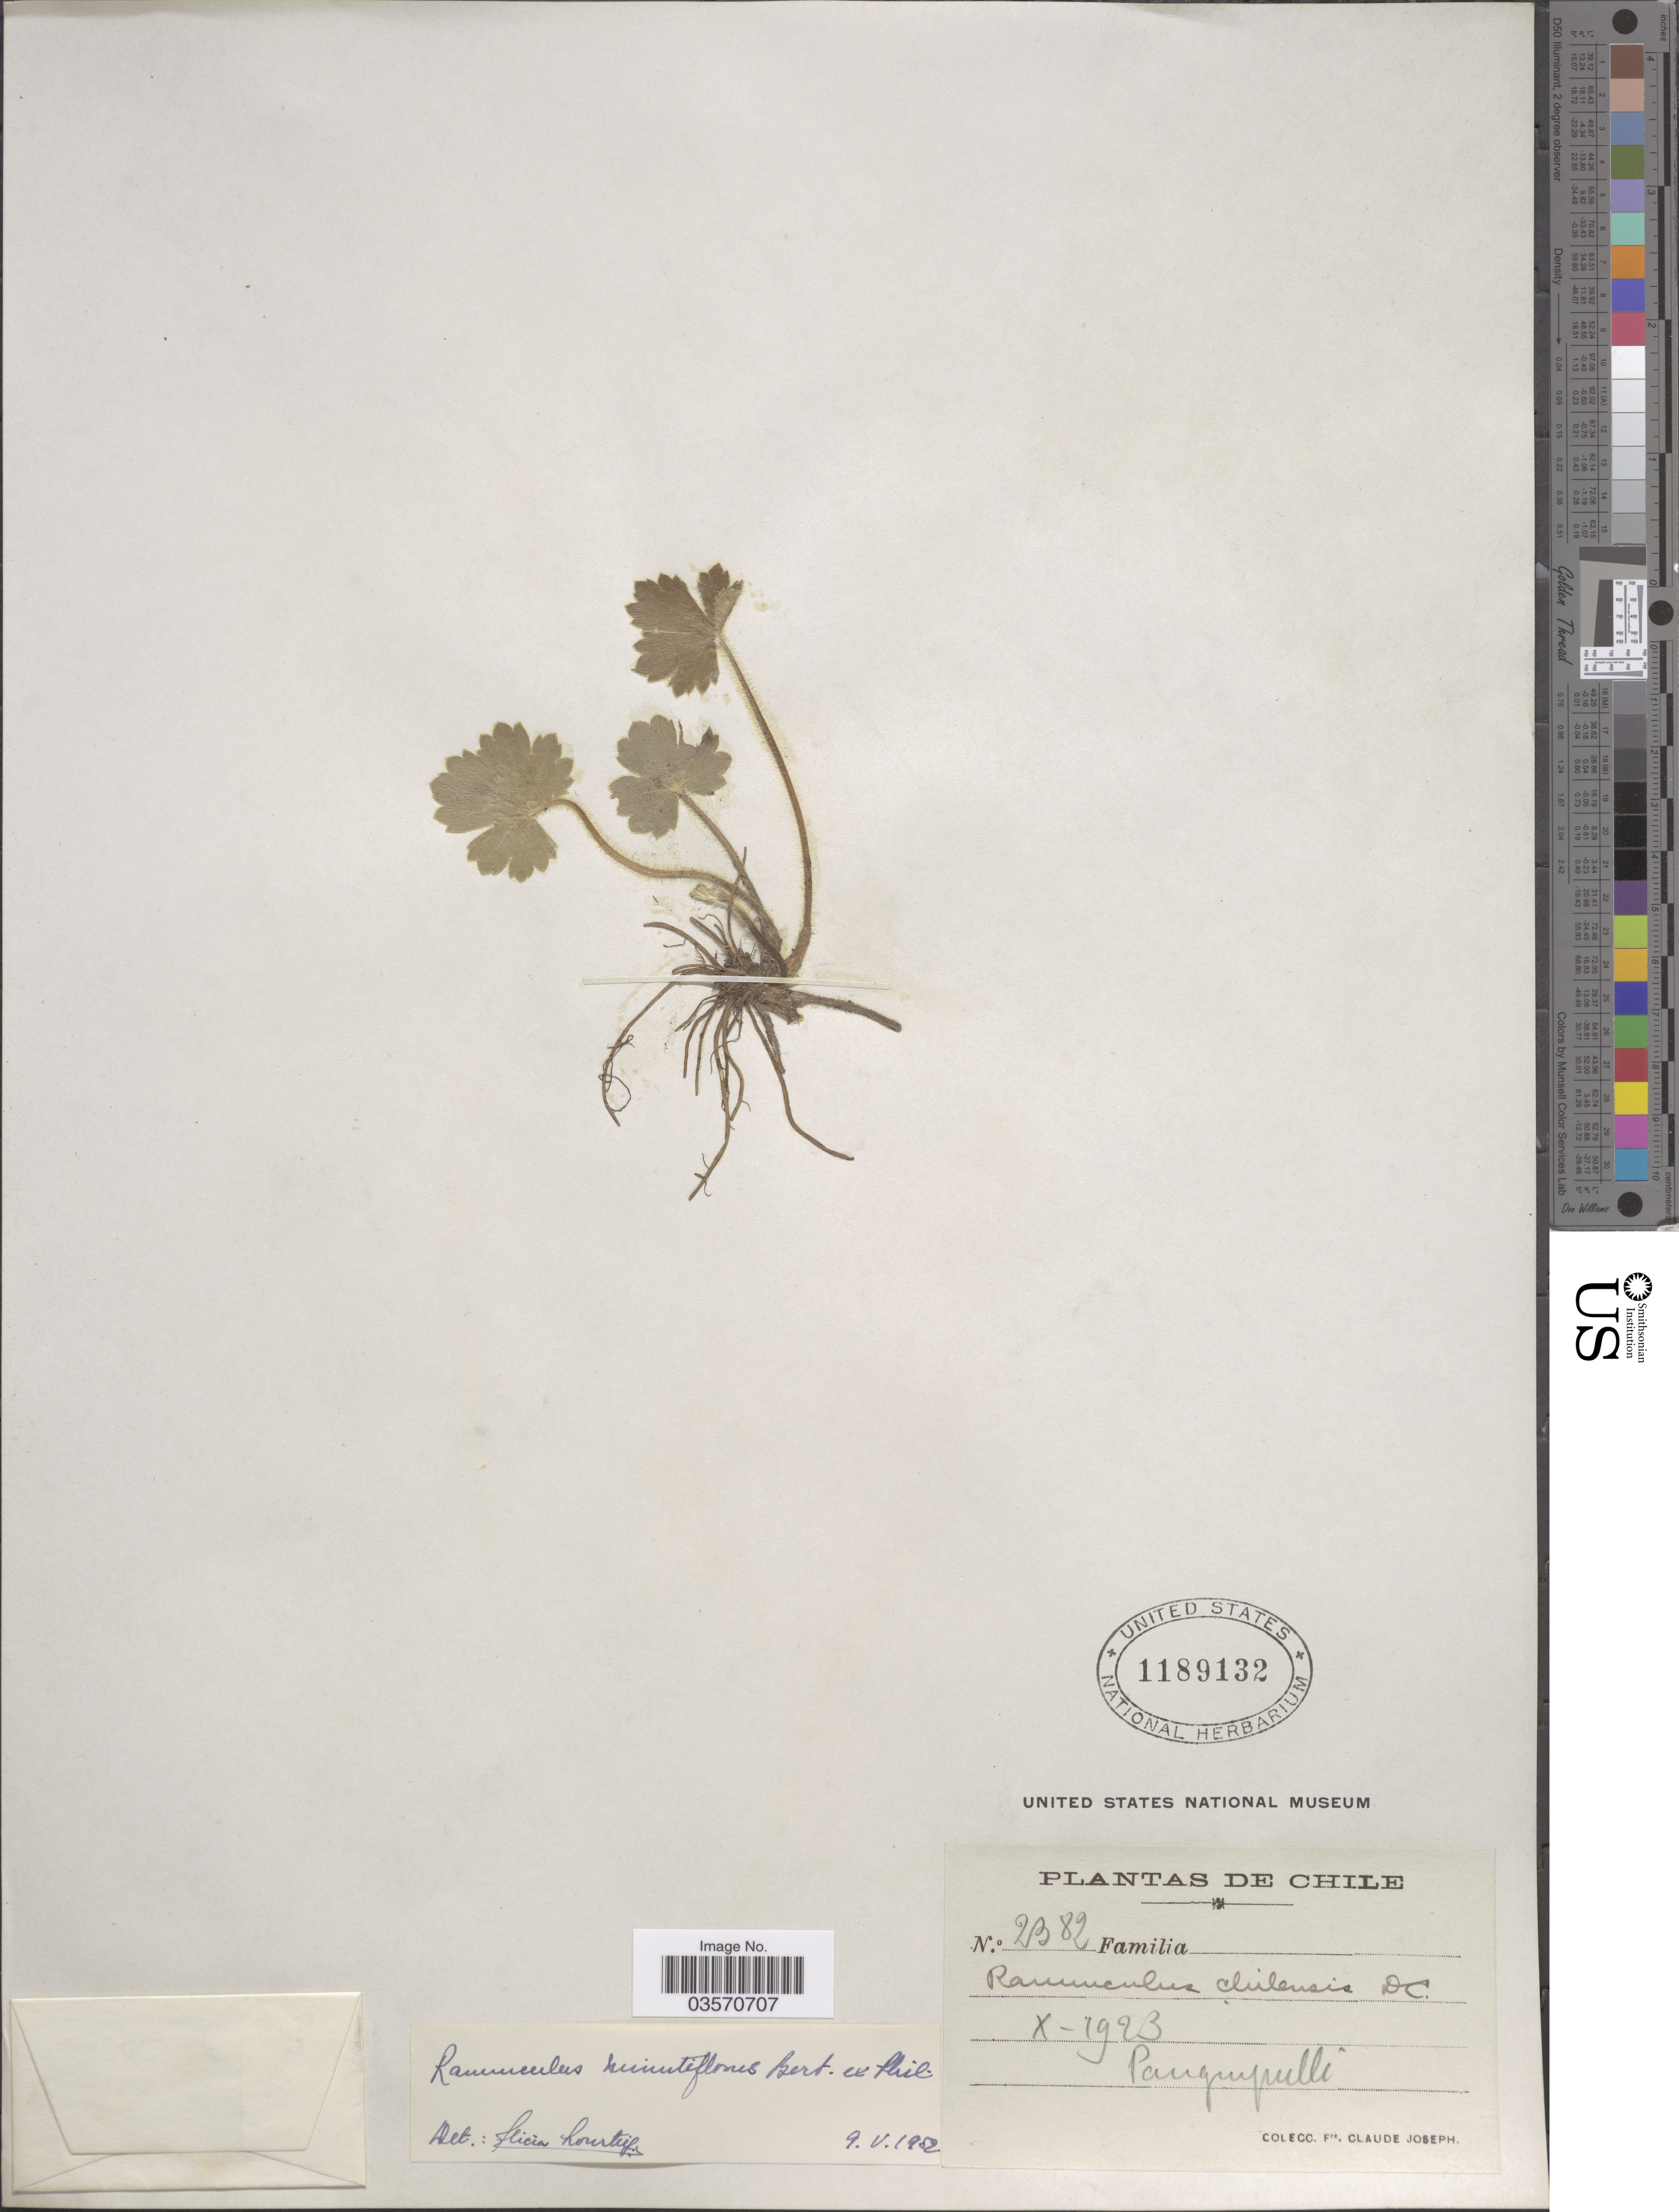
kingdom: Plantae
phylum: Tracheophyta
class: Magnoliopsida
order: Ranunculales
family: Ranunculaceae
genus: Ranunculus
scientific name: Ranunculus minutiflorus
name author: Bertero ex Phil.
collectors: Bro. Claude-Joseph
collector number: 2382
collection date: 1923-10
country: Chile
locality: Panguipulli.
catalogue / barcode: US 1189132